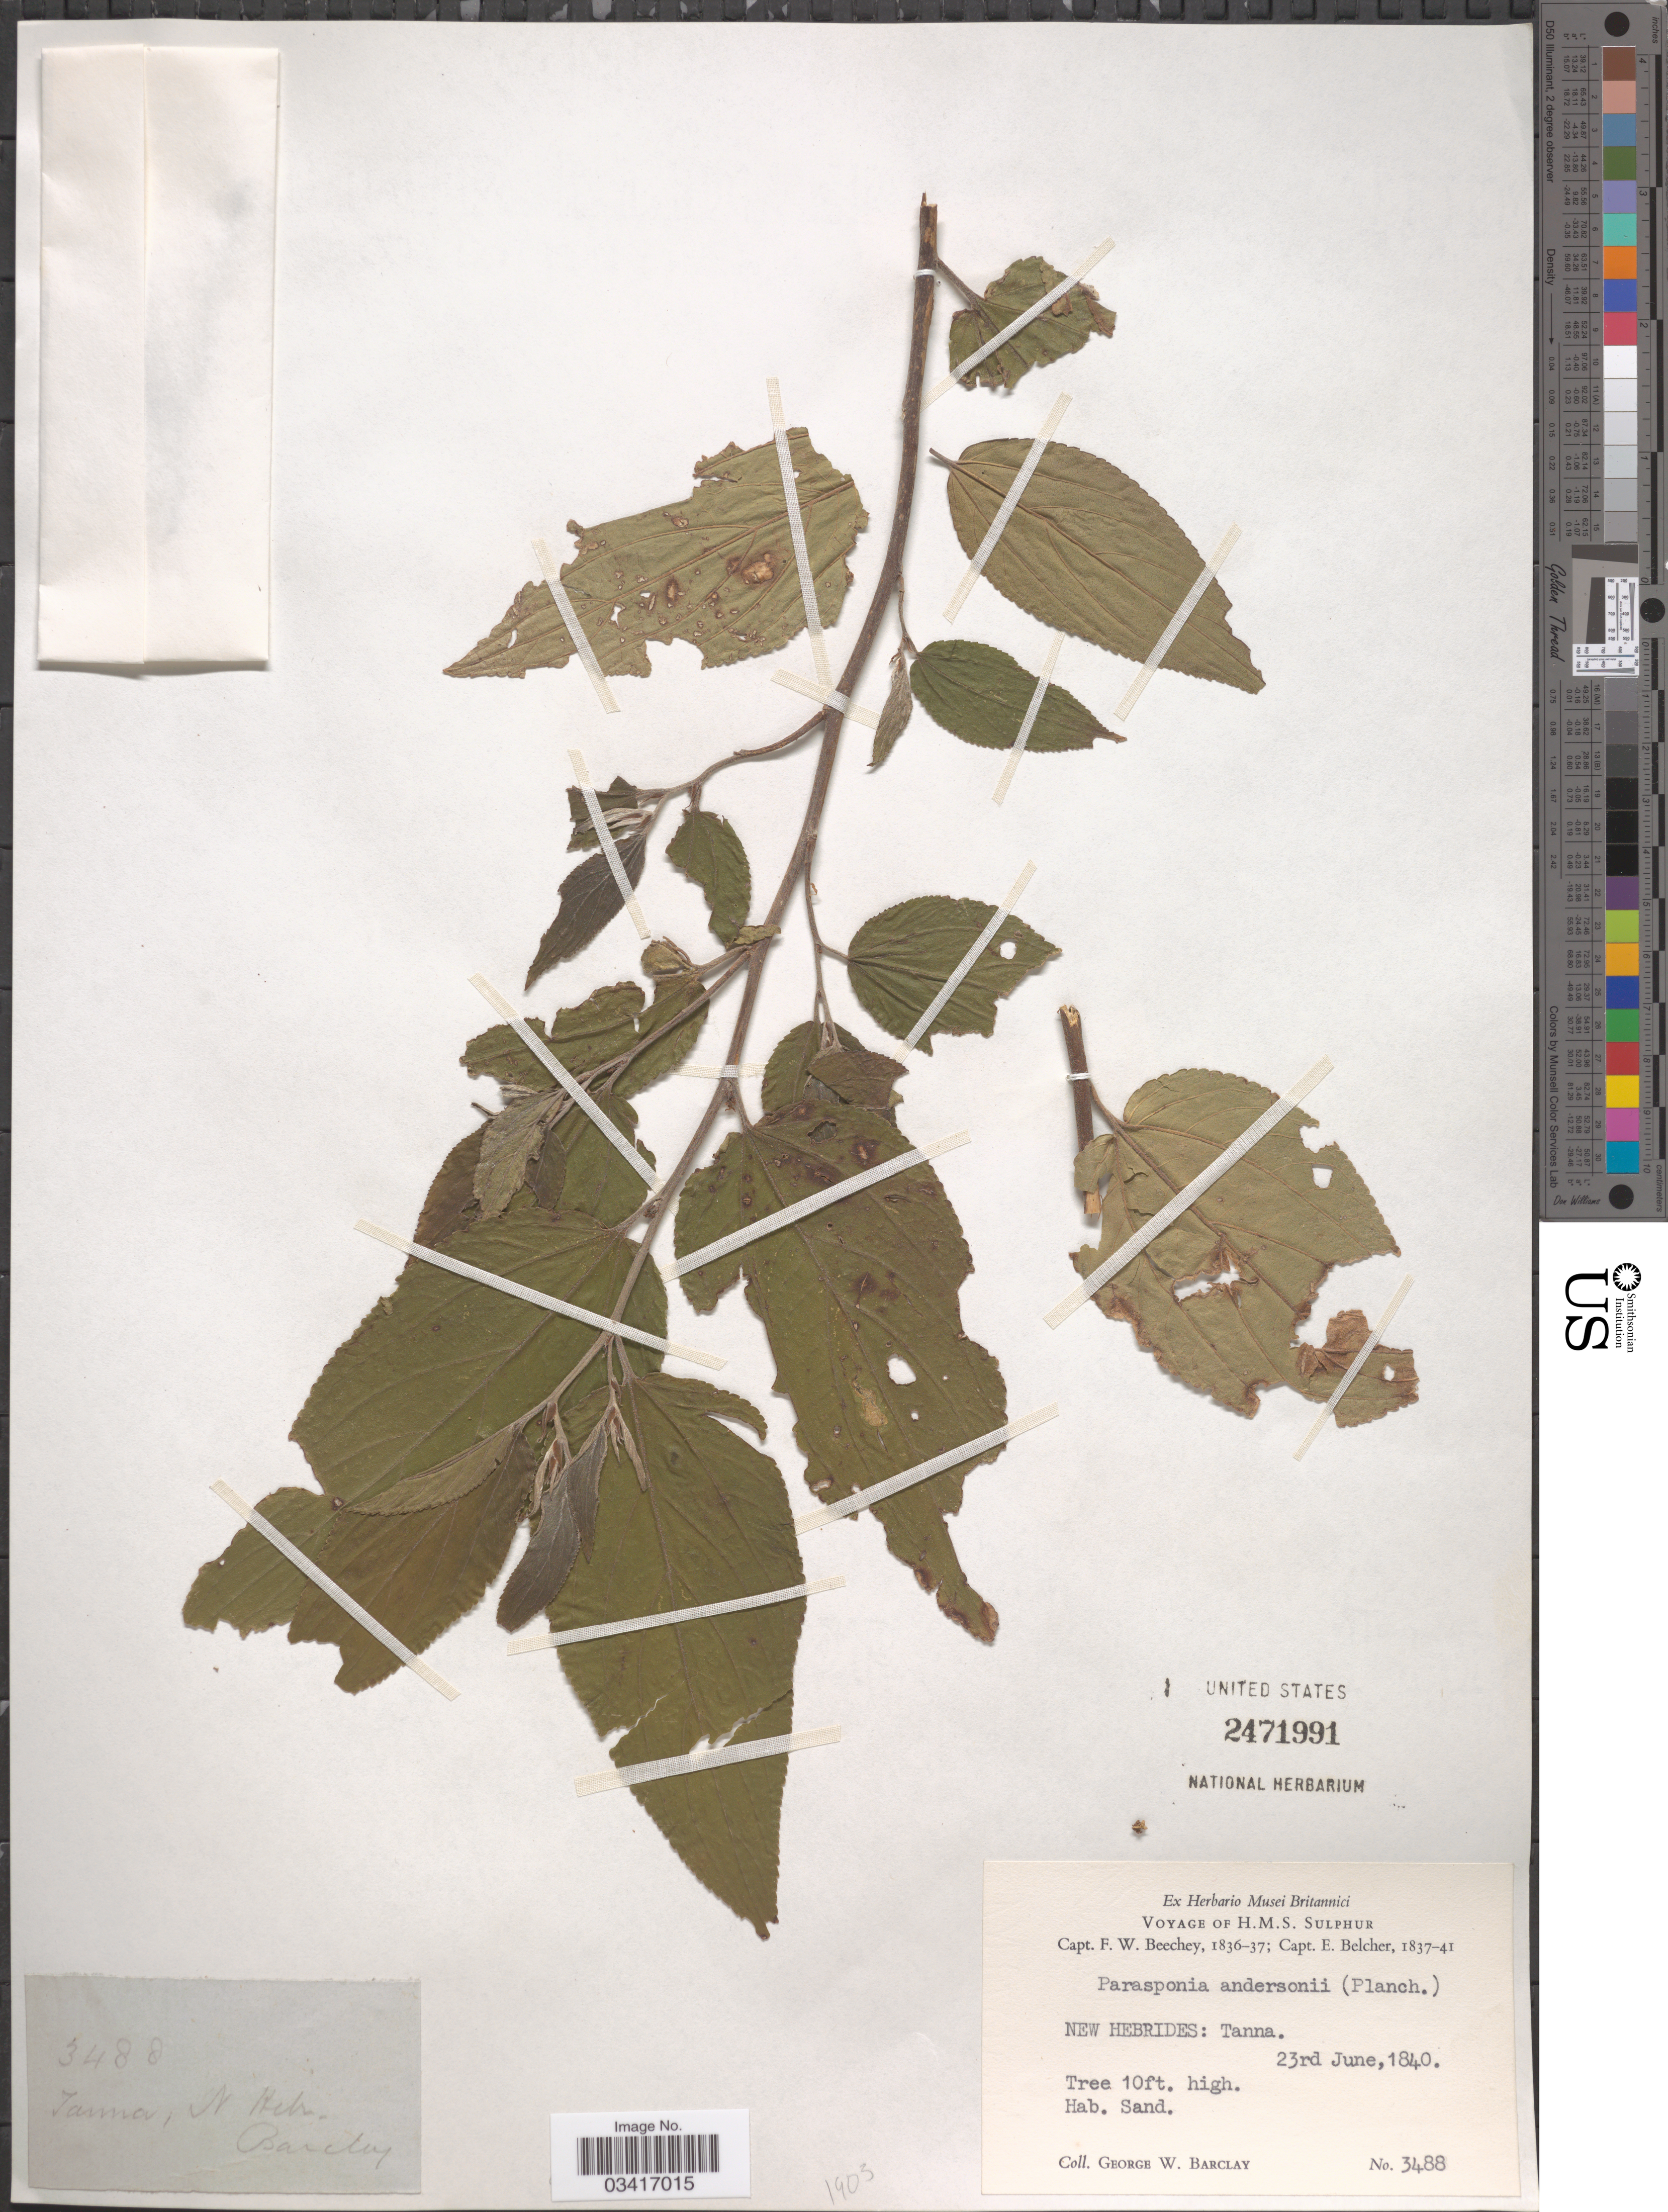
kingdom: Plantae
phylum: Tracheophyta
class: Magnoliopsida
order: Rosales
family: Cannabaceae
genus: Parasponia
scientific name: Parasponia andersonii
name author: Planch.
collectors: G. W. Barclay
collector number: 3488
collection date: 1840-06-23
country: Vanuatu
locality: New Hebrides: Tanna.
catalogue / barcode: US 2471991